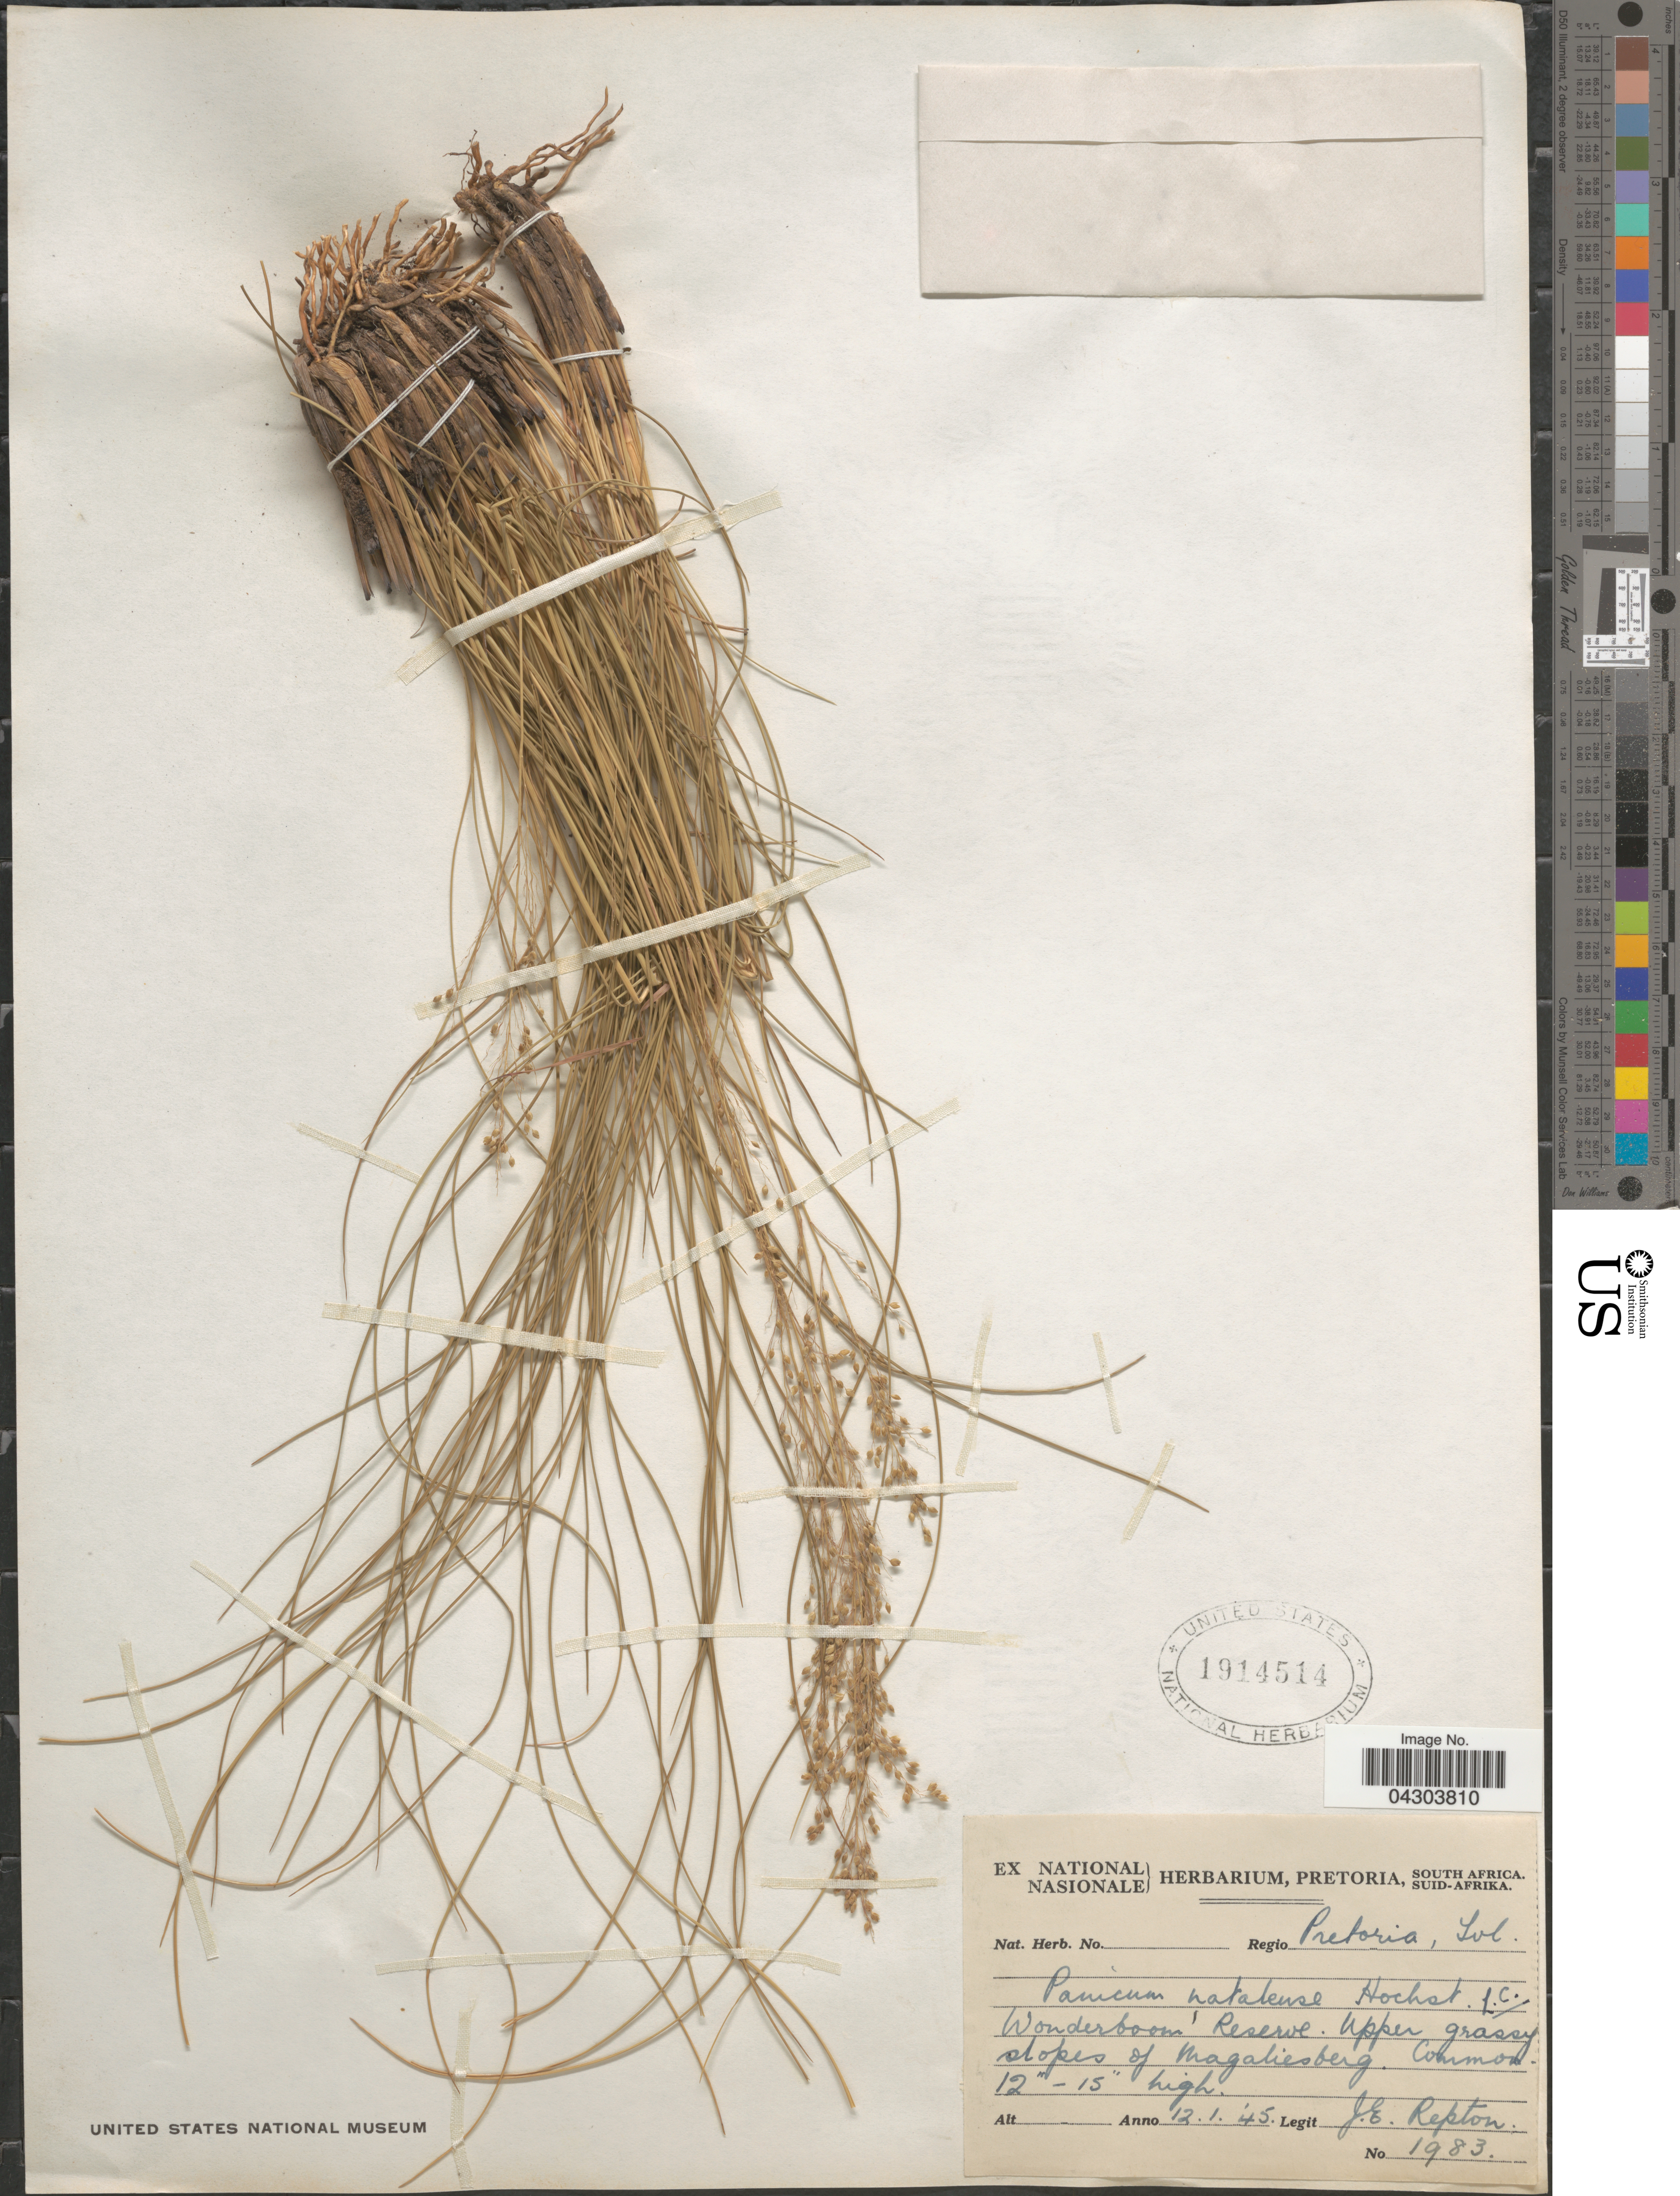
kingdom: Plantae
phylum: Tracheophyta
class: Liliopsida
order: Poales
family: Poaceae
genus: Panicum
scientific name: Panicum natalense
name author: Hochst.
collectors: J. Repton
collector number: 1983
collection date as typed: Transcribed d/m/y: 12/1/45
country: South Africa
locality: Regio Pretoria, Tvl. Wonderboom Reserve. Upper grassy slopes of Magaliesberg.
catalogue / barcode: US 1914514